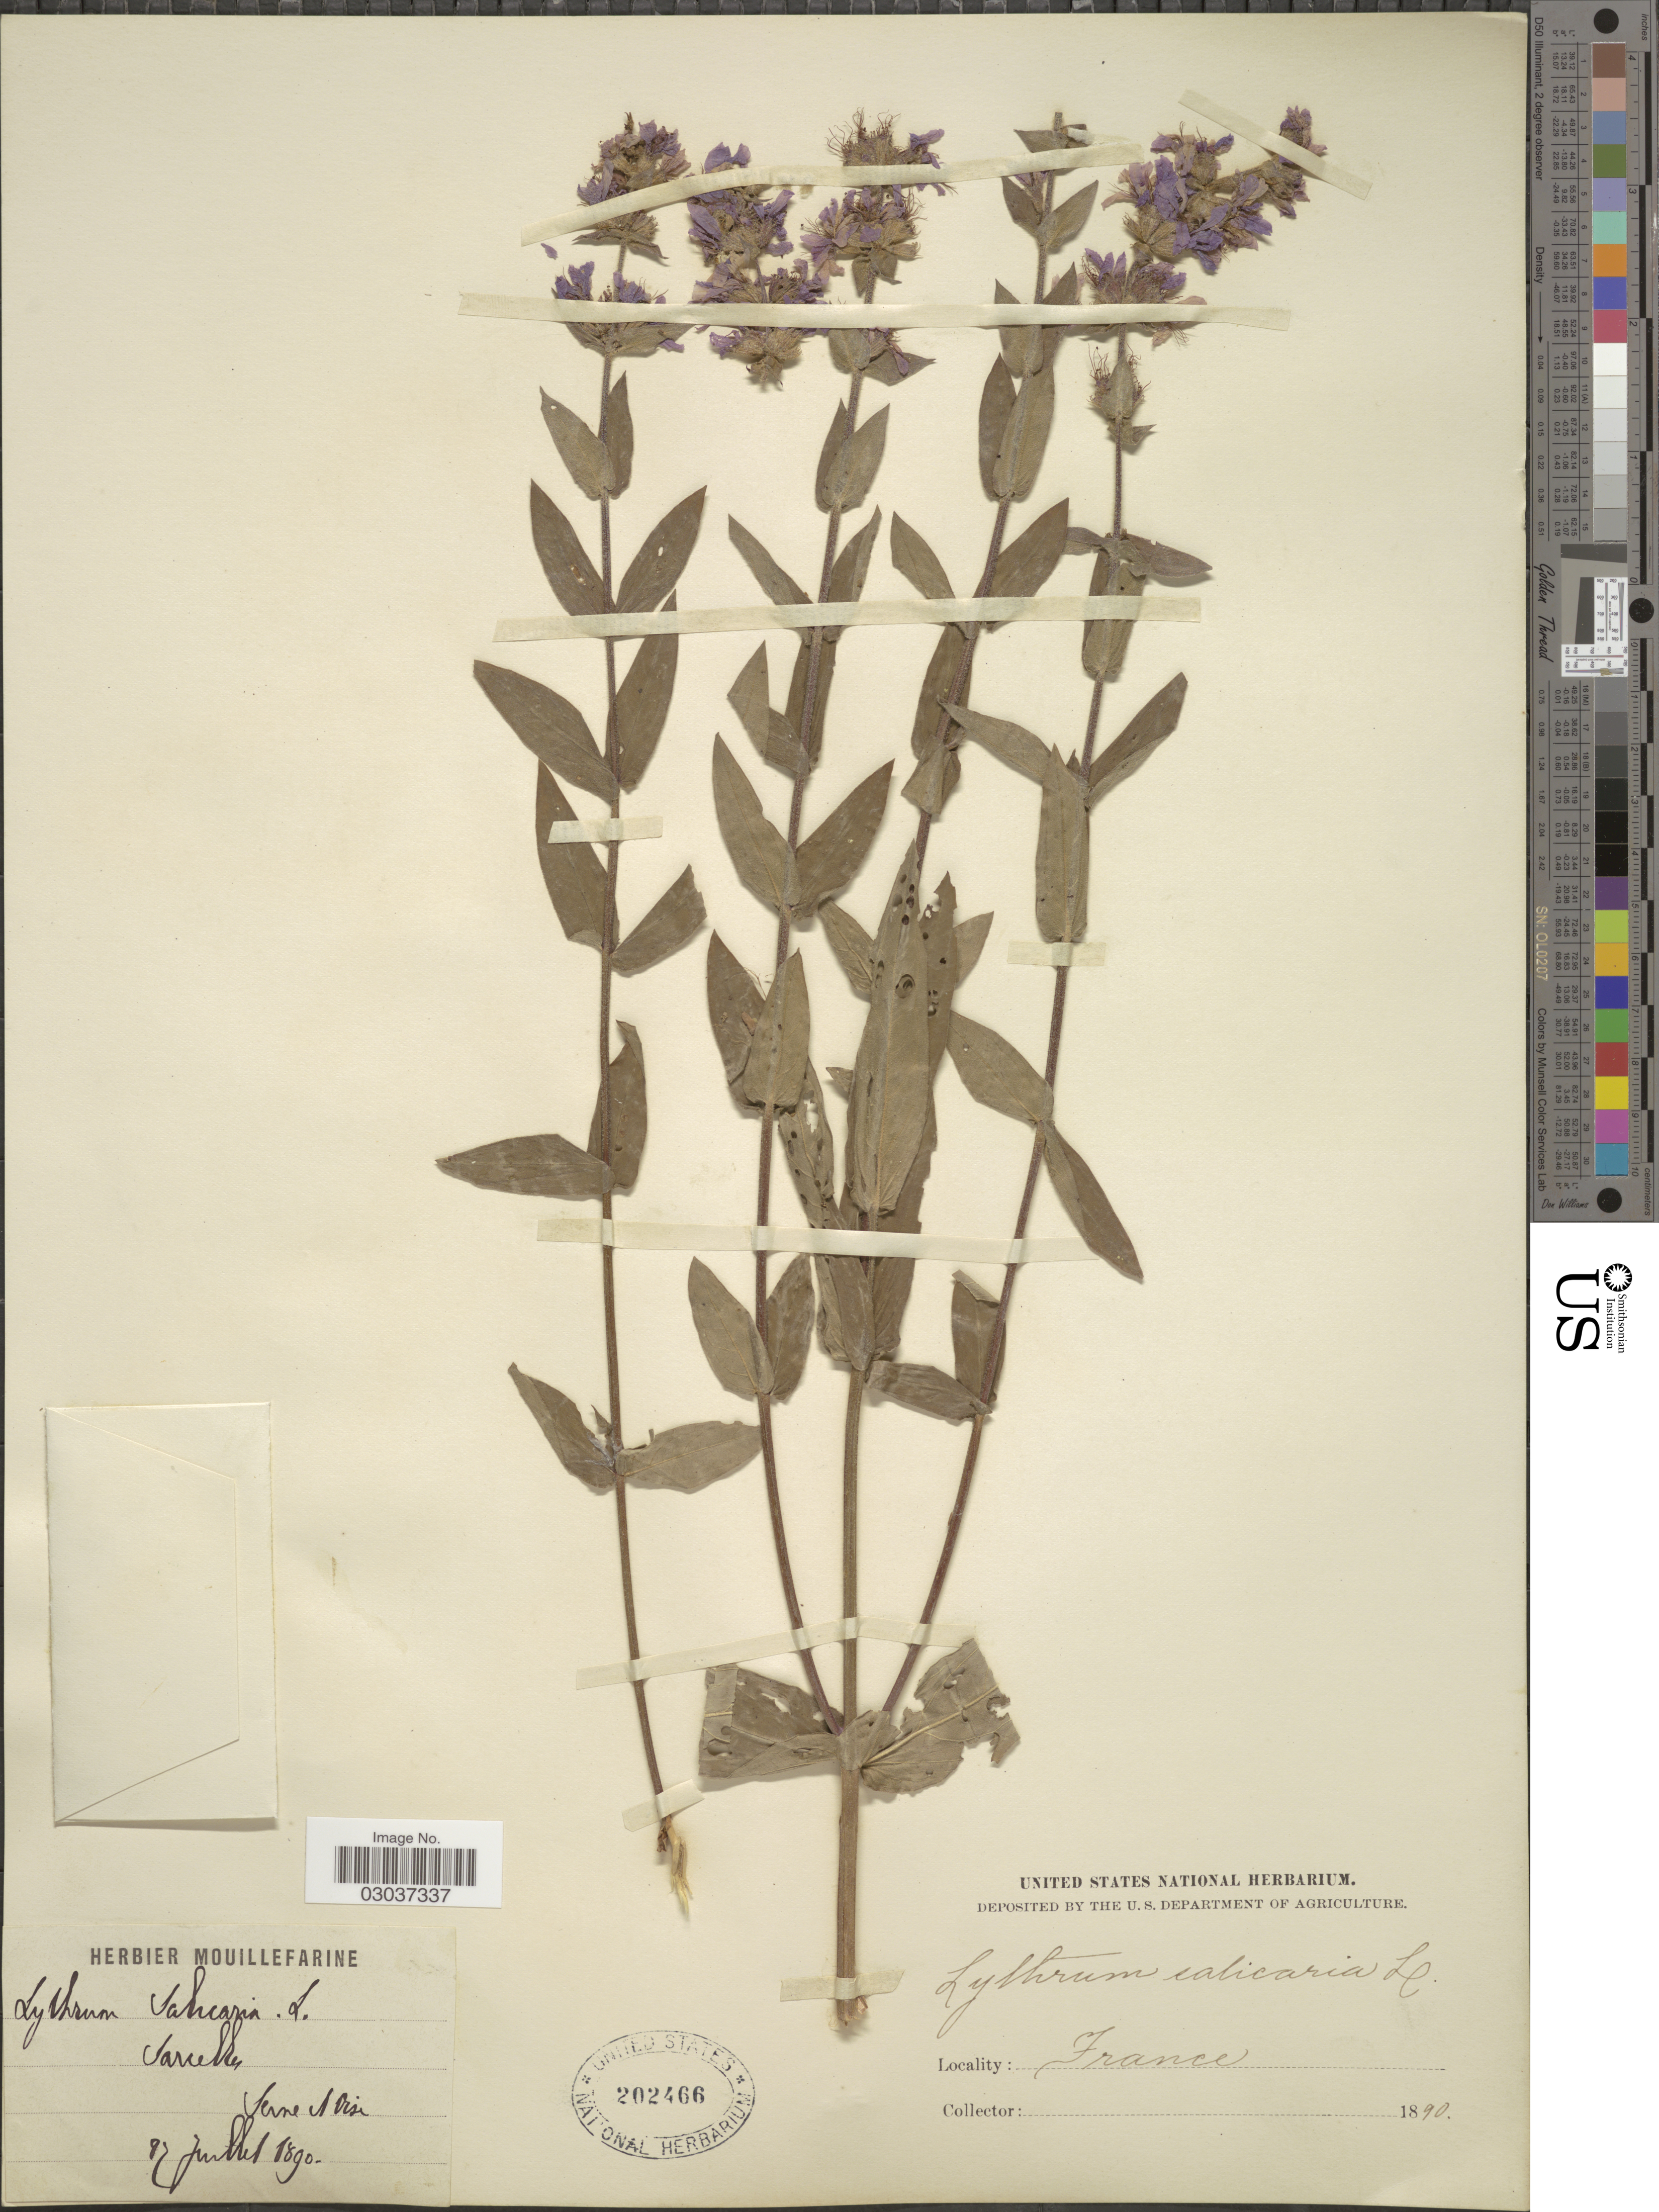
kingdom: Plantae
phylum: Tracheophyta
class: Magnoliopsida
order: Myrtales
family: Lythraceae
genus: Lythrum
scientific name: Lythrum salicaria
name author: L.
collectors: ex herb. Mouillefarine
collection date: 1890-07-08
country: France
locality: Sarcelly, Seine et Oise.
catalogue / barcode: US 202466